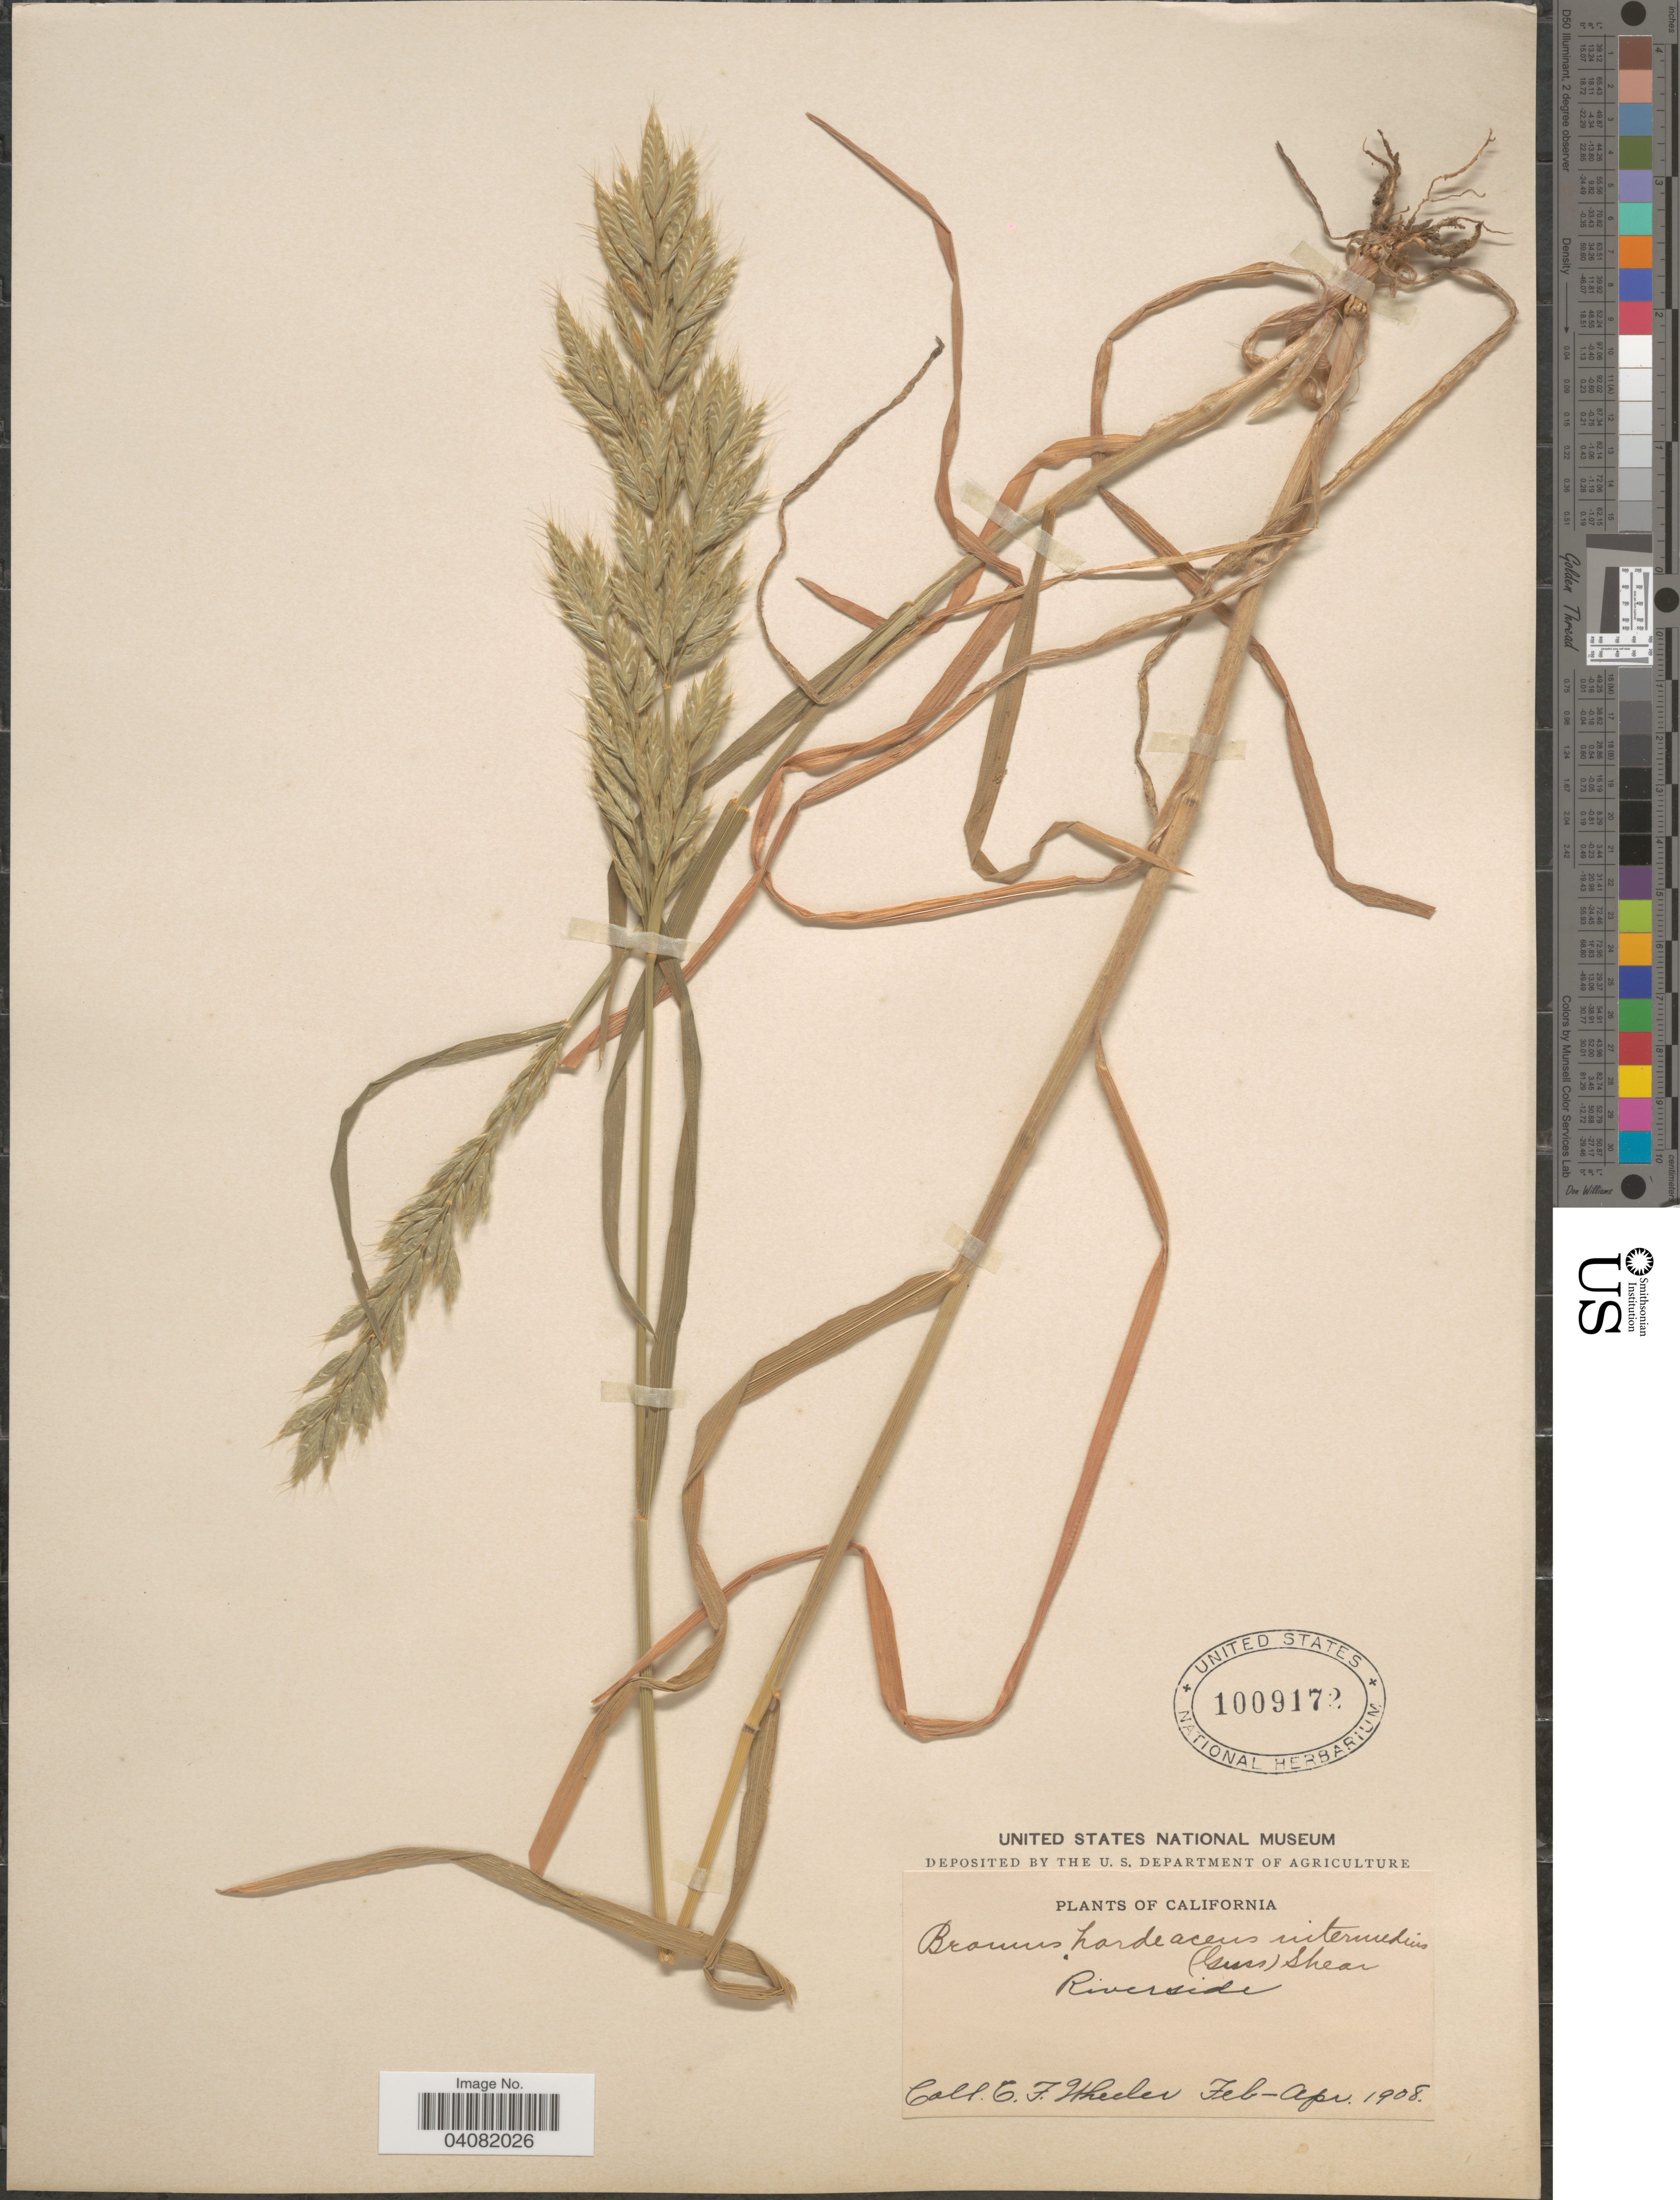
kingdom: Plantae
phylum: Tracheophyta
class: Liliopsida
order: Poales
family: Poaceae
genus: Bromus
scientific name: Bromus hordeaceus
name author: L.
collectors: C. Wheeler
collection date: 1908-02/1908-04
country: United States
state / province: California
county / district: Riverside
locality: Riverside.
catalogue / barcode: US 1009172